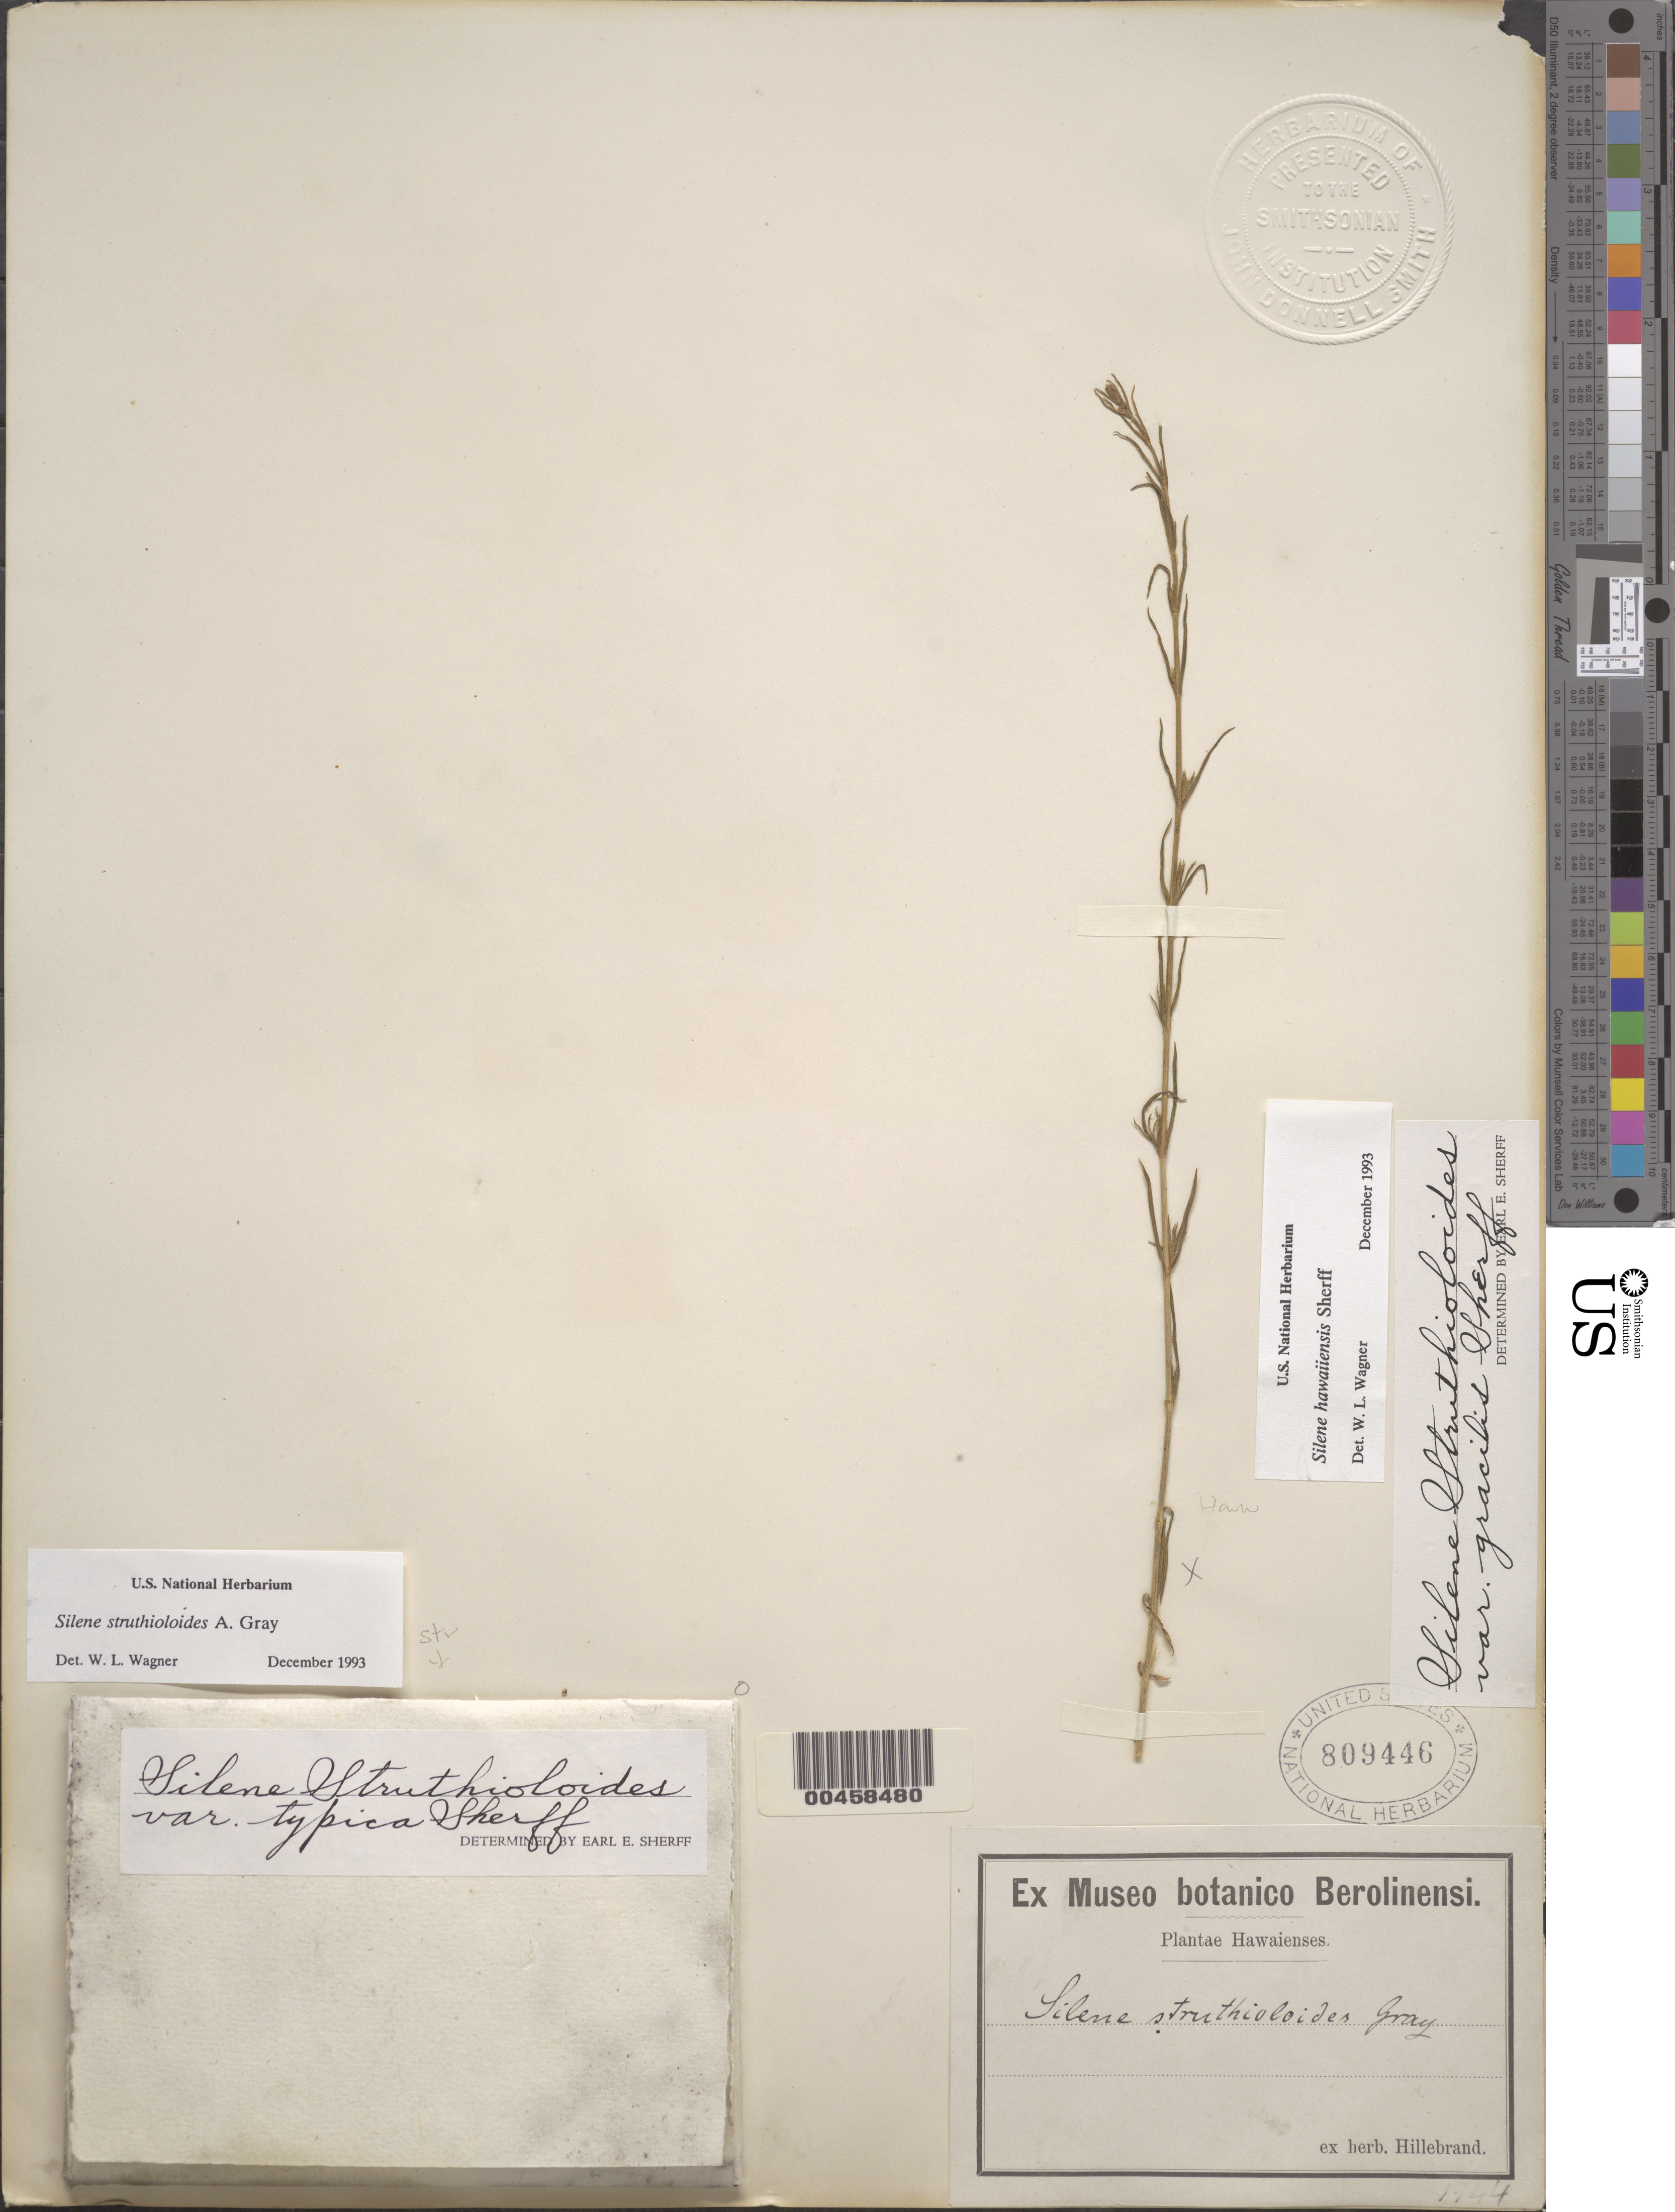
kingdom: Plantae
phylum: Tracheophyta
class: Magnoliopsida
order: Caryophyllales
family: Caryophyllaceae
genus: Silene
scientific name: Silene hawaiiensis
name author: Sherff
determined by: Wagner, W. L., (BOT), Smithsonian Institution - National Museum of Natural History (UNITED STATES)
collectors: W. Hillebrand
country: United States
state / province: Hawaii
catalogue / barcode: US 809446